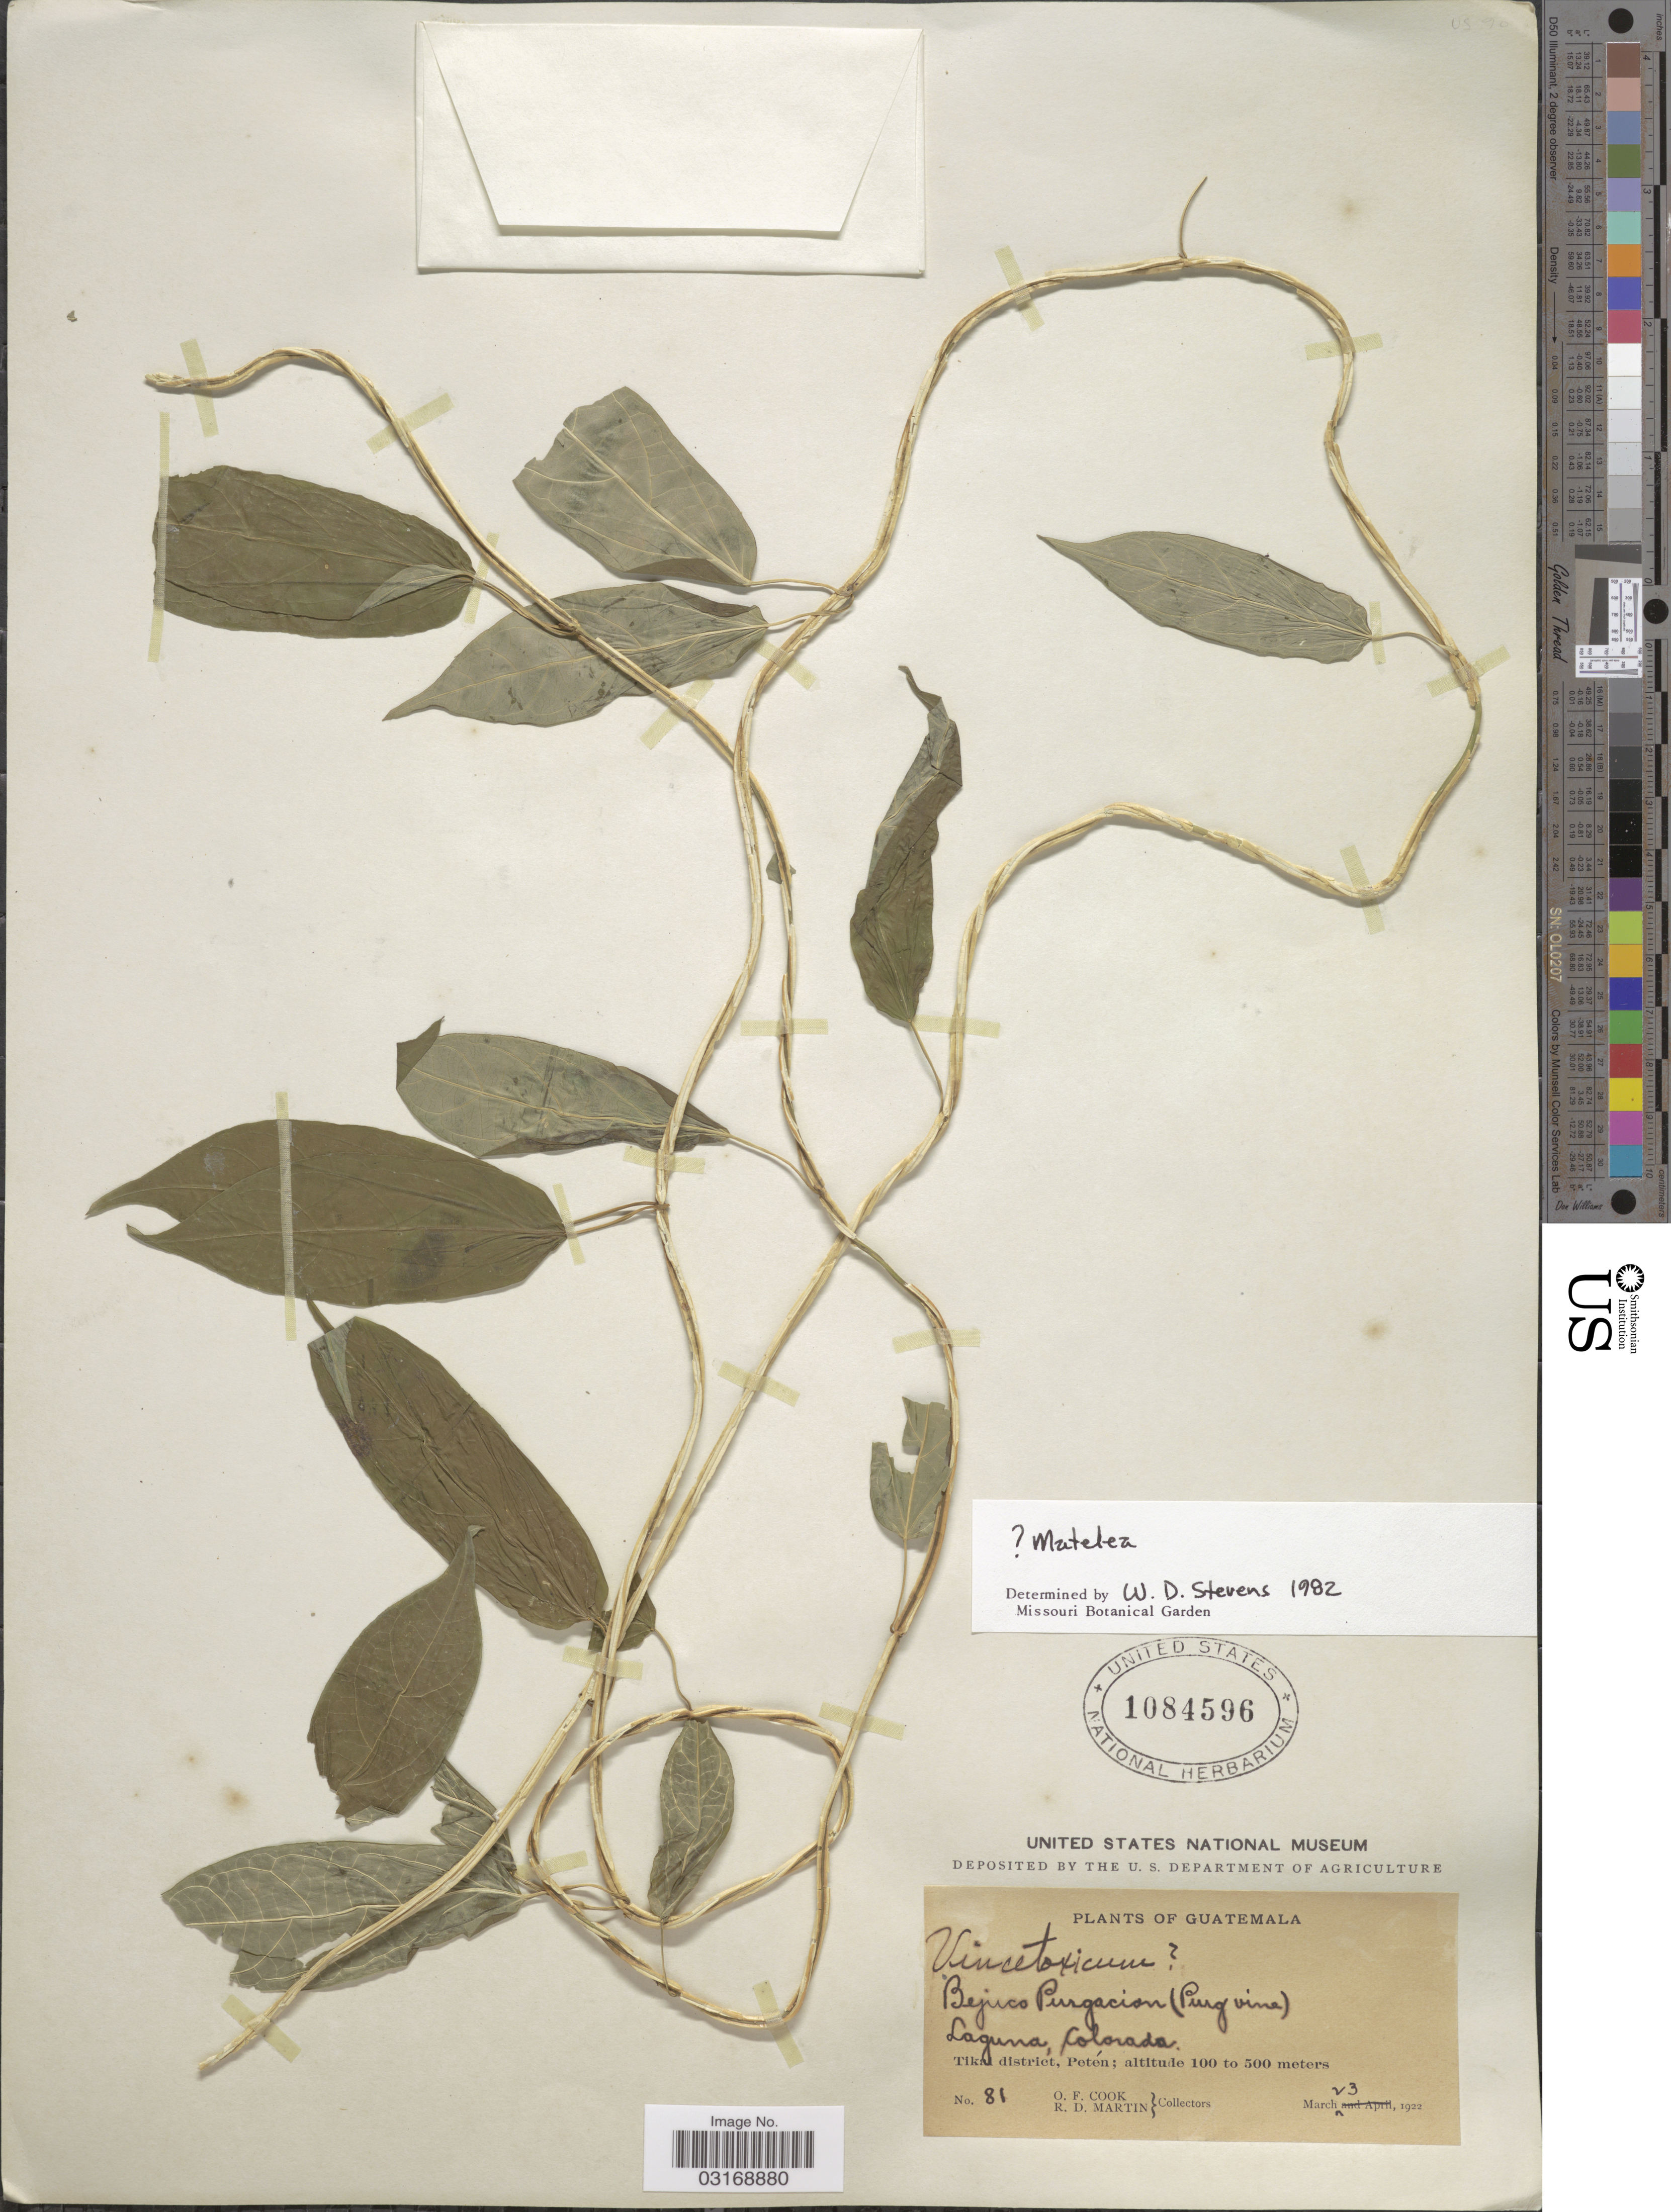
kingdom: Plantae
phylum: Tracheophyta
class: Magnoliopsida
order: Gentianales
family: Apocynaceae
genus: Matelea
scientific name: Matelea sp.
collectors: O. F. Cook & R. D. Martin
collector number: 81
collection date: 1922-03-23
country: Guatemala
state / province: El Petén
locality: Laguna, Colorada. Tikal district, Petén.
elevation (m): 100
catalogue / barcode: US 1084596